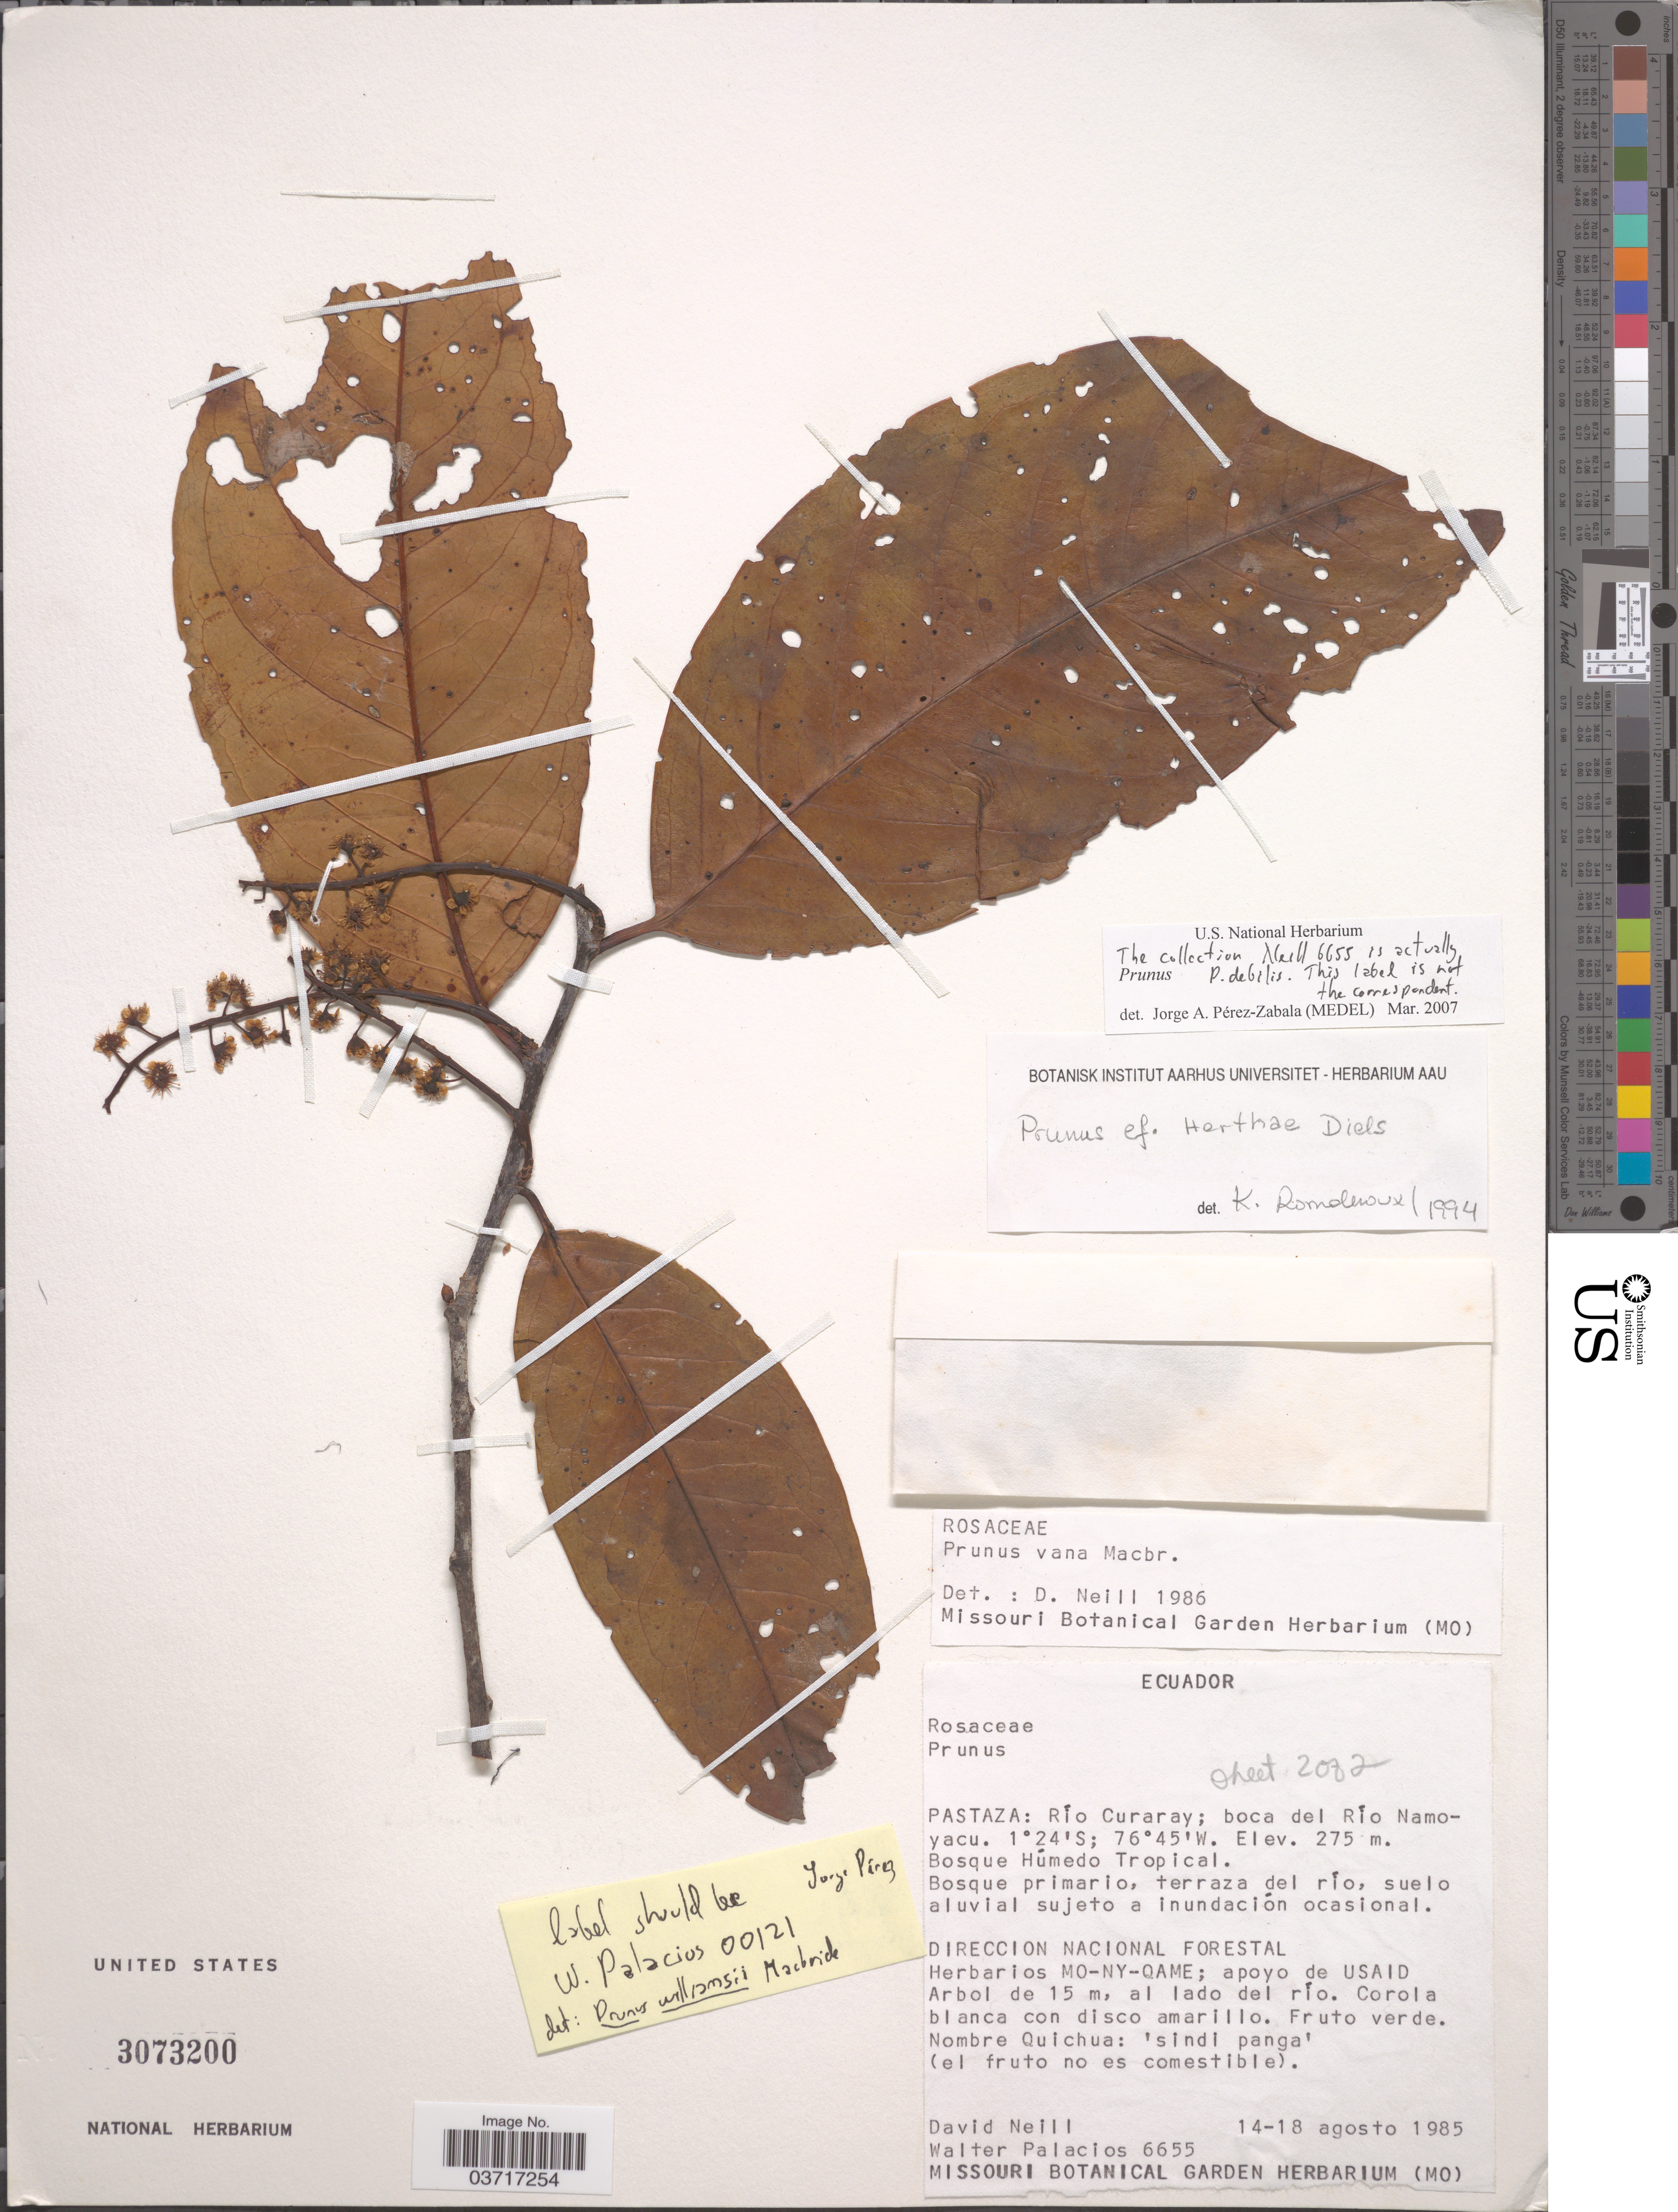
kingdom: Plantae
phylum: Tracheophyta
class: Magnoliopsida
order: Rosales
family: Rosaceae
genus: Prunus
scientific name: Prunus sp.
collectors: D. Neill & W. Palacios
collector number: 6655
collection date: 1985-08-14/1985-08-18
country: Ecuador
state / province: Pastaza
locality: Río Curaray; boca del Río Namoyacu.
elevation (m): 275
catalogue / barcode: US 3073200